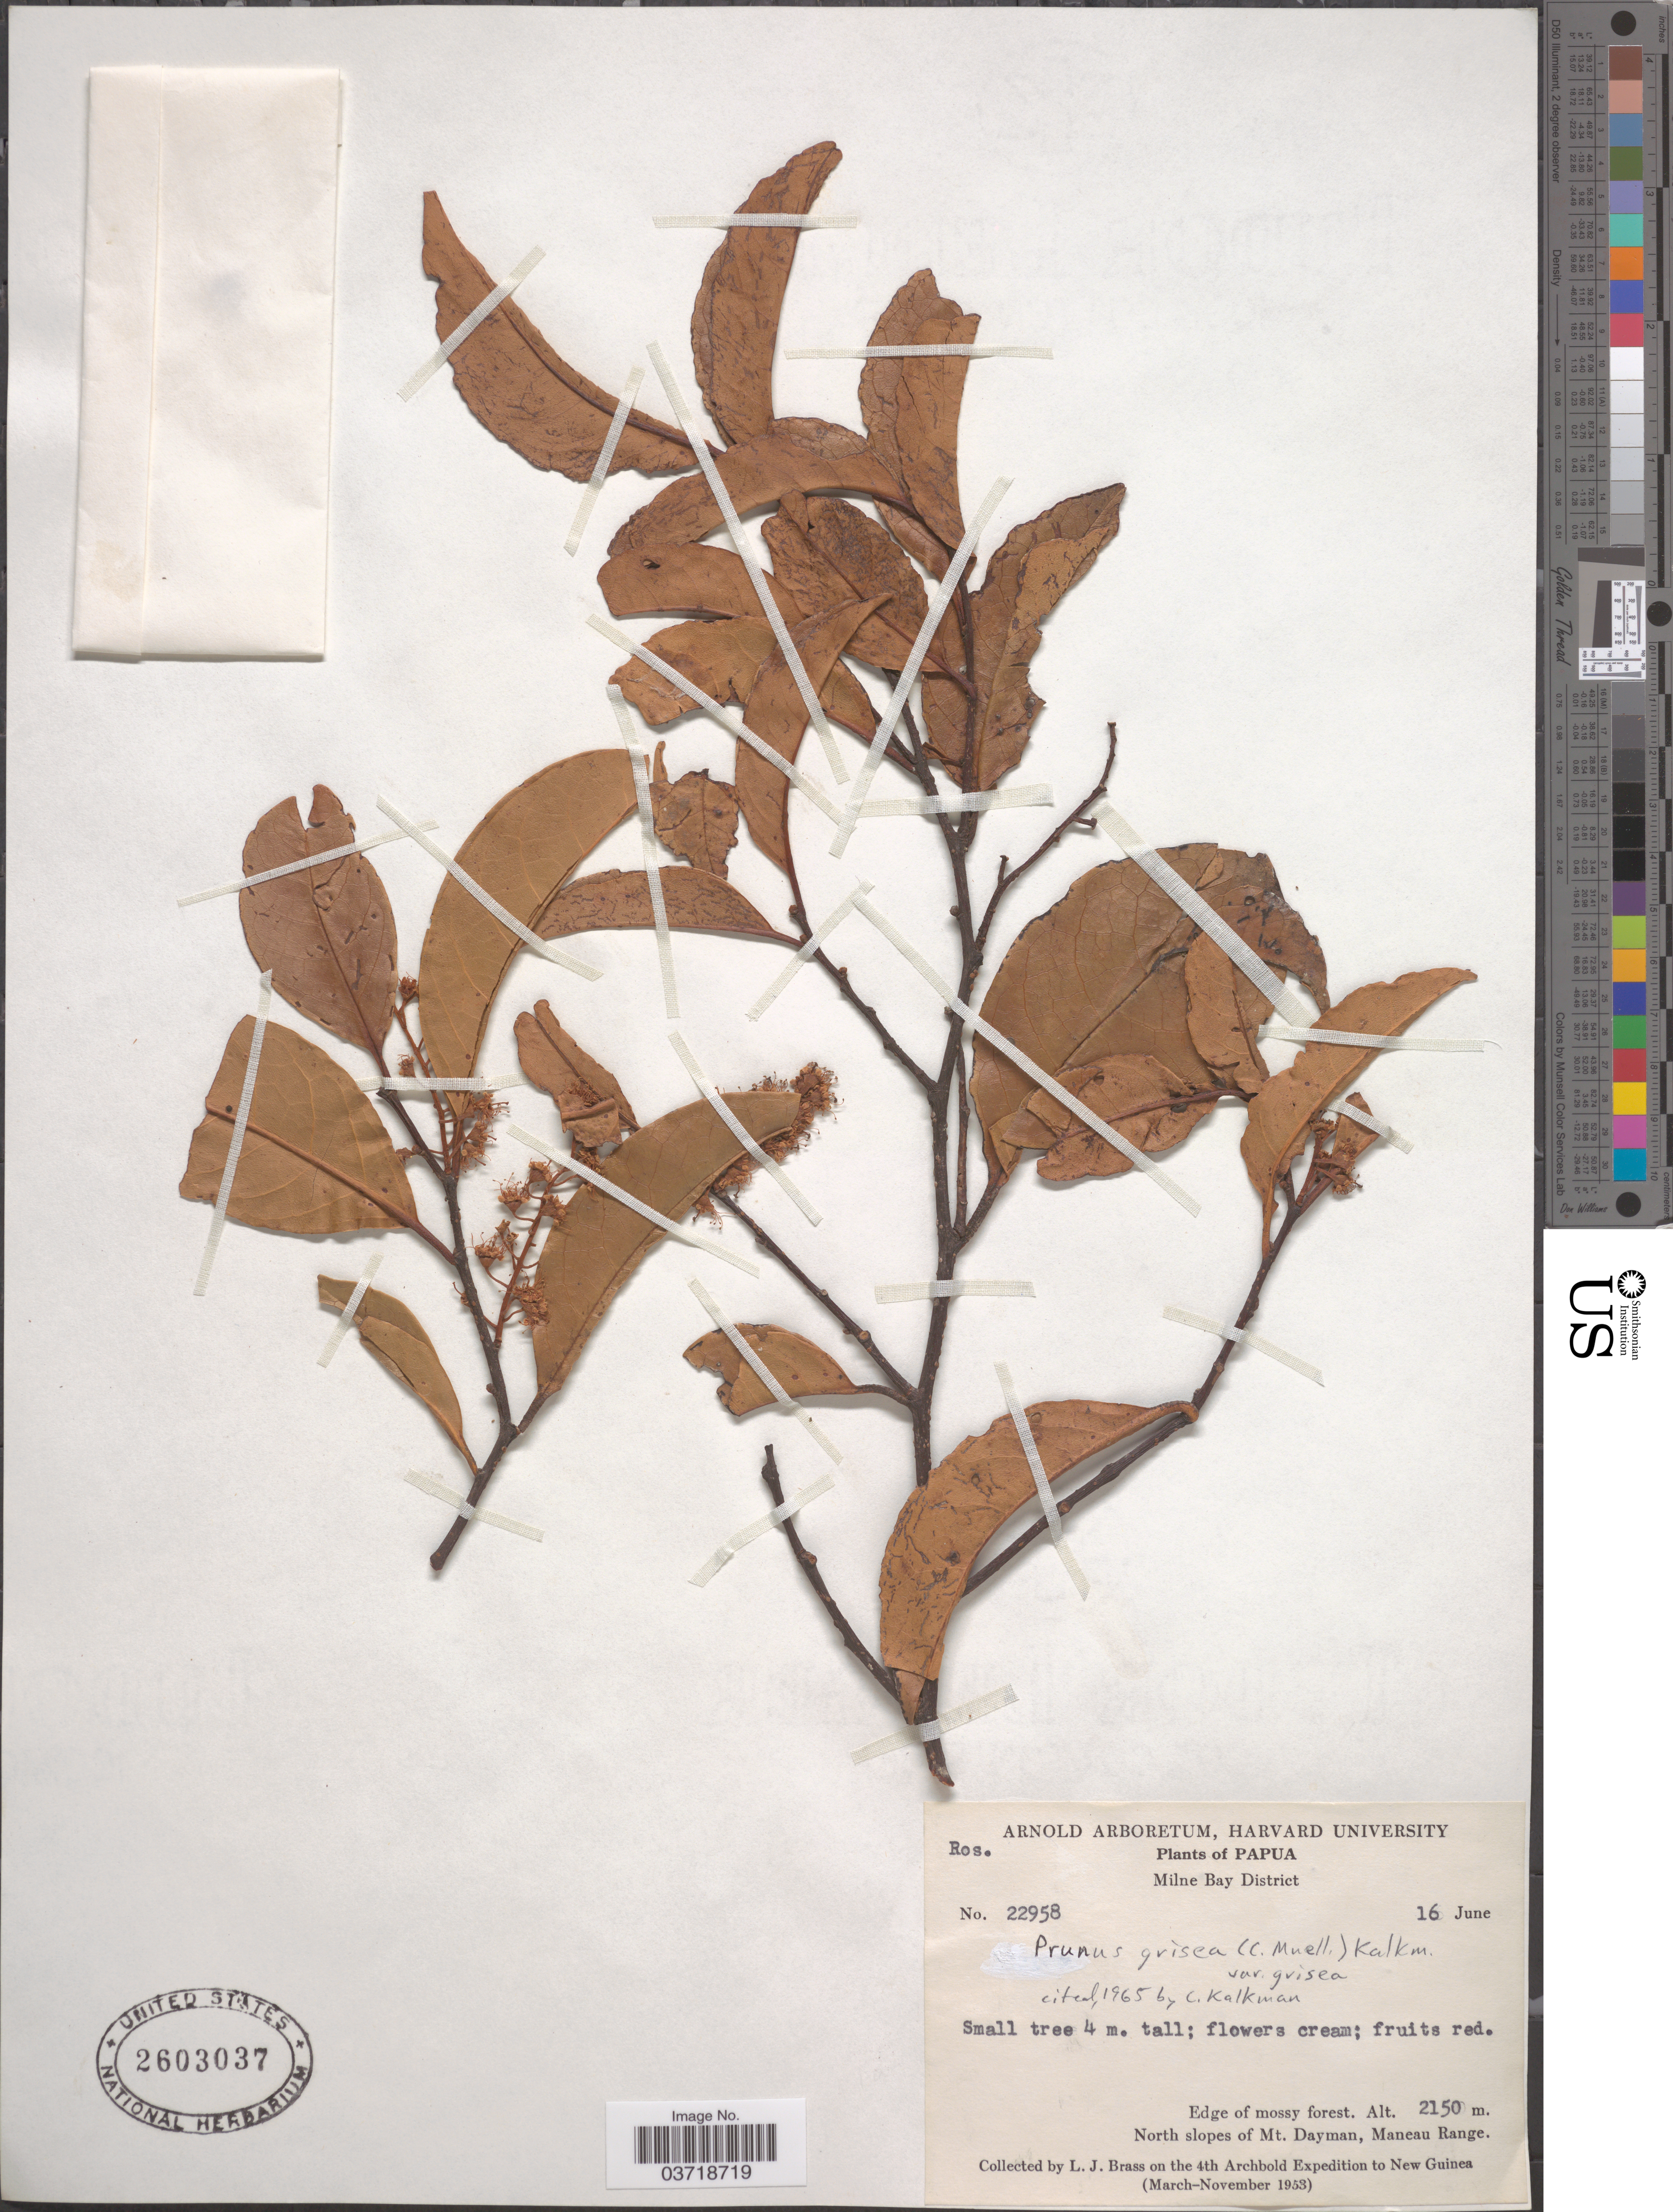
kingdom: Plantae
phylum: Tracheophyta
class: Magnoliopsida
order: Rosales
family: Rosaceae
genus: Prunus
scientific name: Prunus grisea var. grisea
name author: (Blume ex K. Müller) Kalkman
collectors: L. J. Brass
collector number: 22958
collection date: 1953-06-16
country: Papua New Guinea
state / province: Milne Bay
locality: Papua. Milne Bay District. North slopes of Mt. Dayman, Maneau Range. New Guinea.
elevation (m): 2150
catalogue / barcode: US 2603037